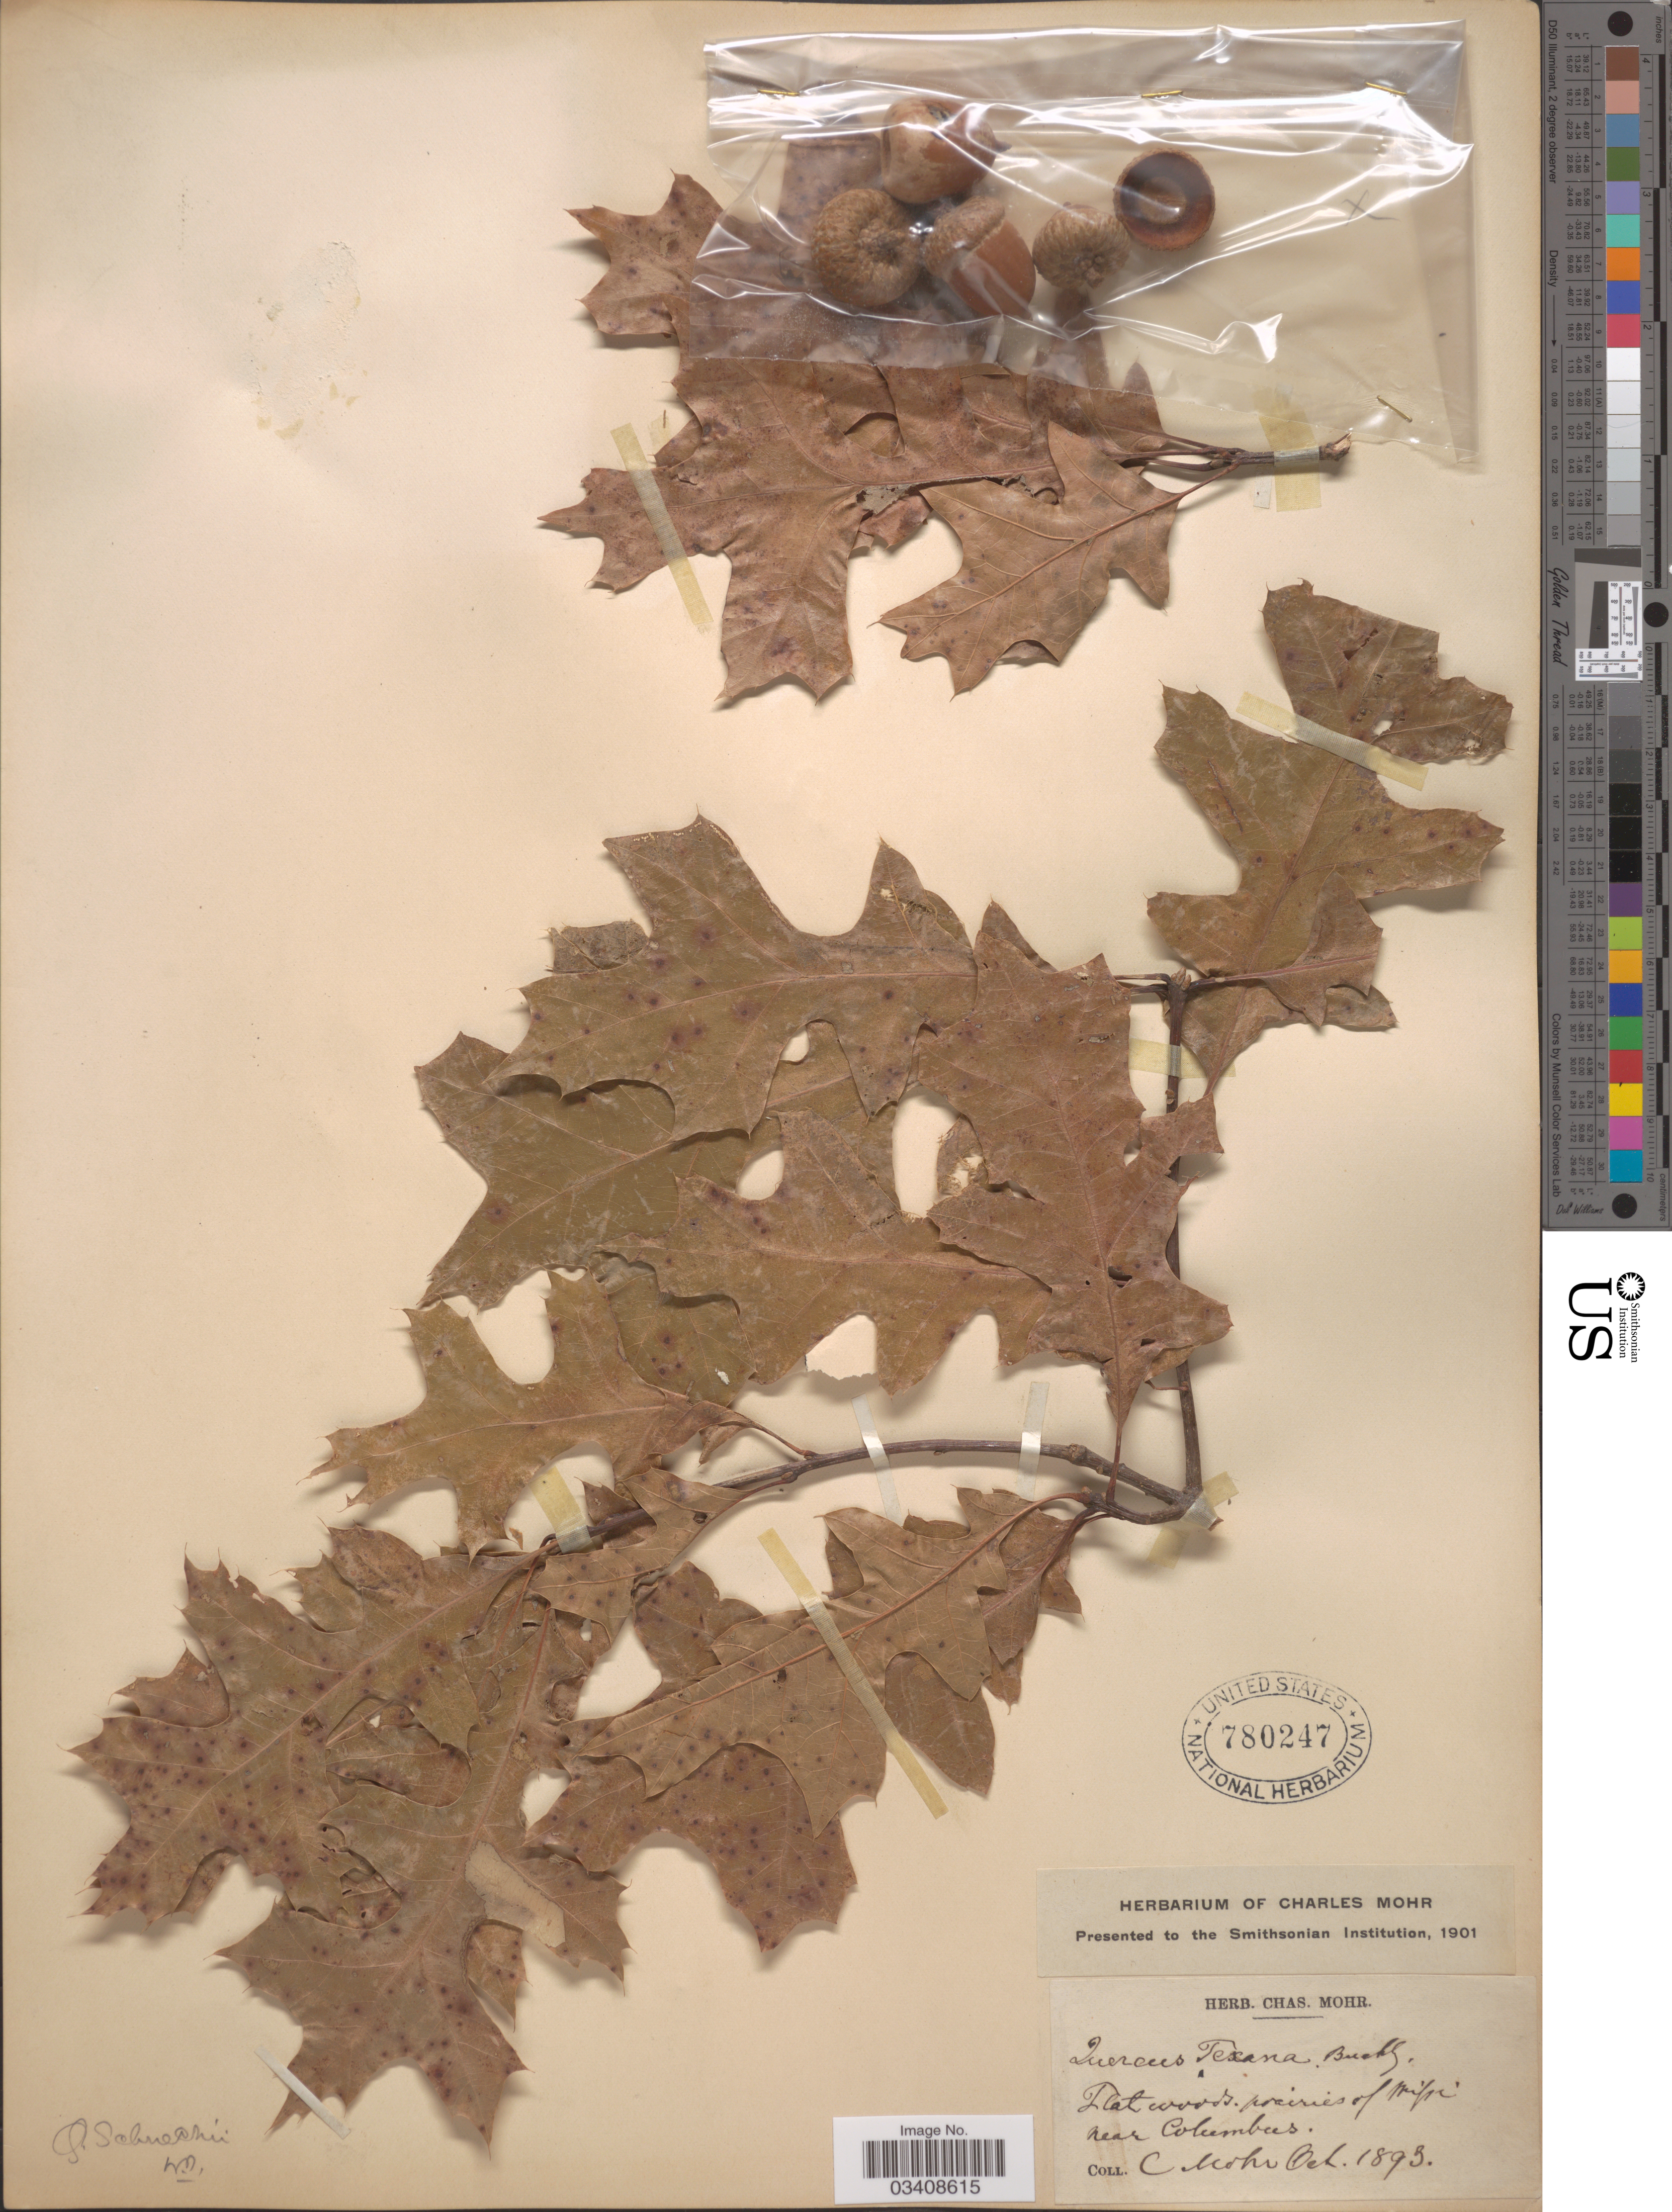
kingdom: Plantae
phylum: Tracheophyta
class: Magnoliopsida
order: Fagales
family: Fagaceae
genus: Quercus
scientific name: Quercus shumardii var. schneckii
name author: (Britton) Sarg.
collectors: Mohr, C. T. (herbarium)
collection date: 1893-10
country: United States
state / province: Mississippi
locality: Prairies of Missi near Columbus.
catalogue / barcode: US 780247